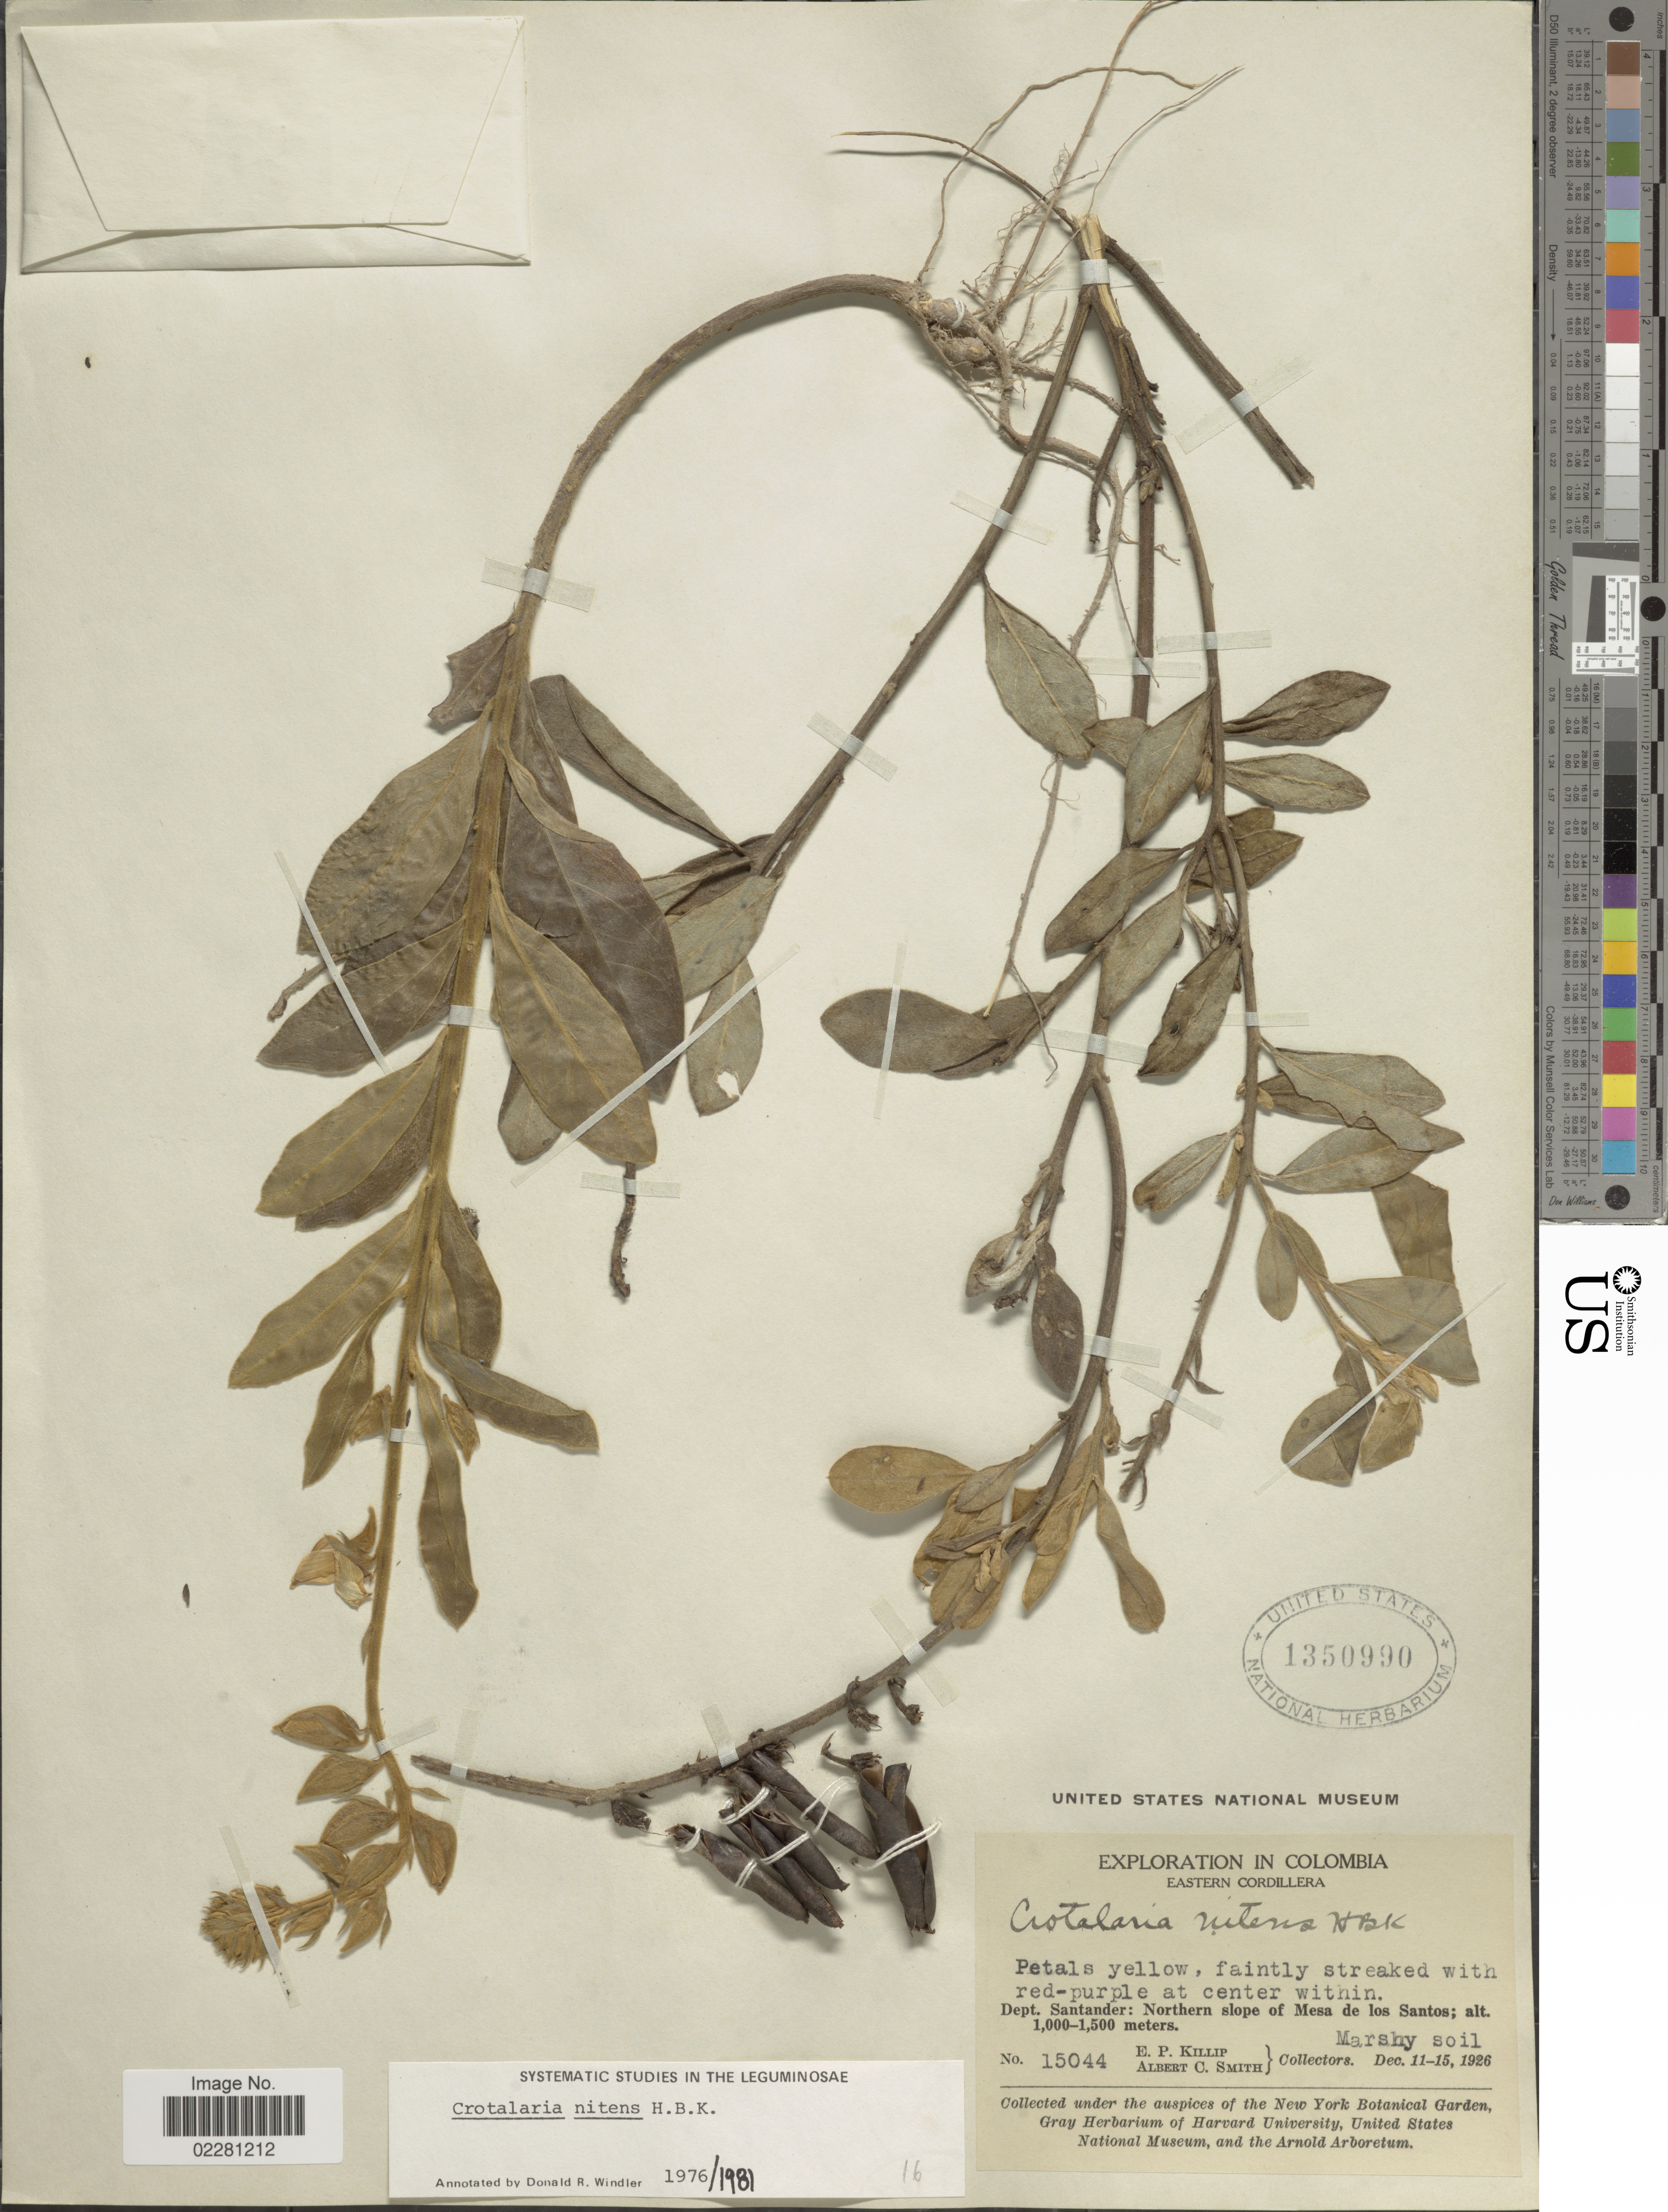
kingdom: Plantae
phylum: Tracheophyta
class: Magnoliopsida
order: Fabales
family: Fabaceae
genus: Crotalaria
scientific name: Crotalaria nitens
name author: Kunth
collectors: E. P. Killip & A. C. Smith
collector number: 15044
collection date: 1926-12-11/1926-12-15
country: Colombia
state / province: Santander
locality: Eastern Cordillera, northern slope of Mesa de los Santos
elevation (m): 1000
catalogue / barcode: US 1350990